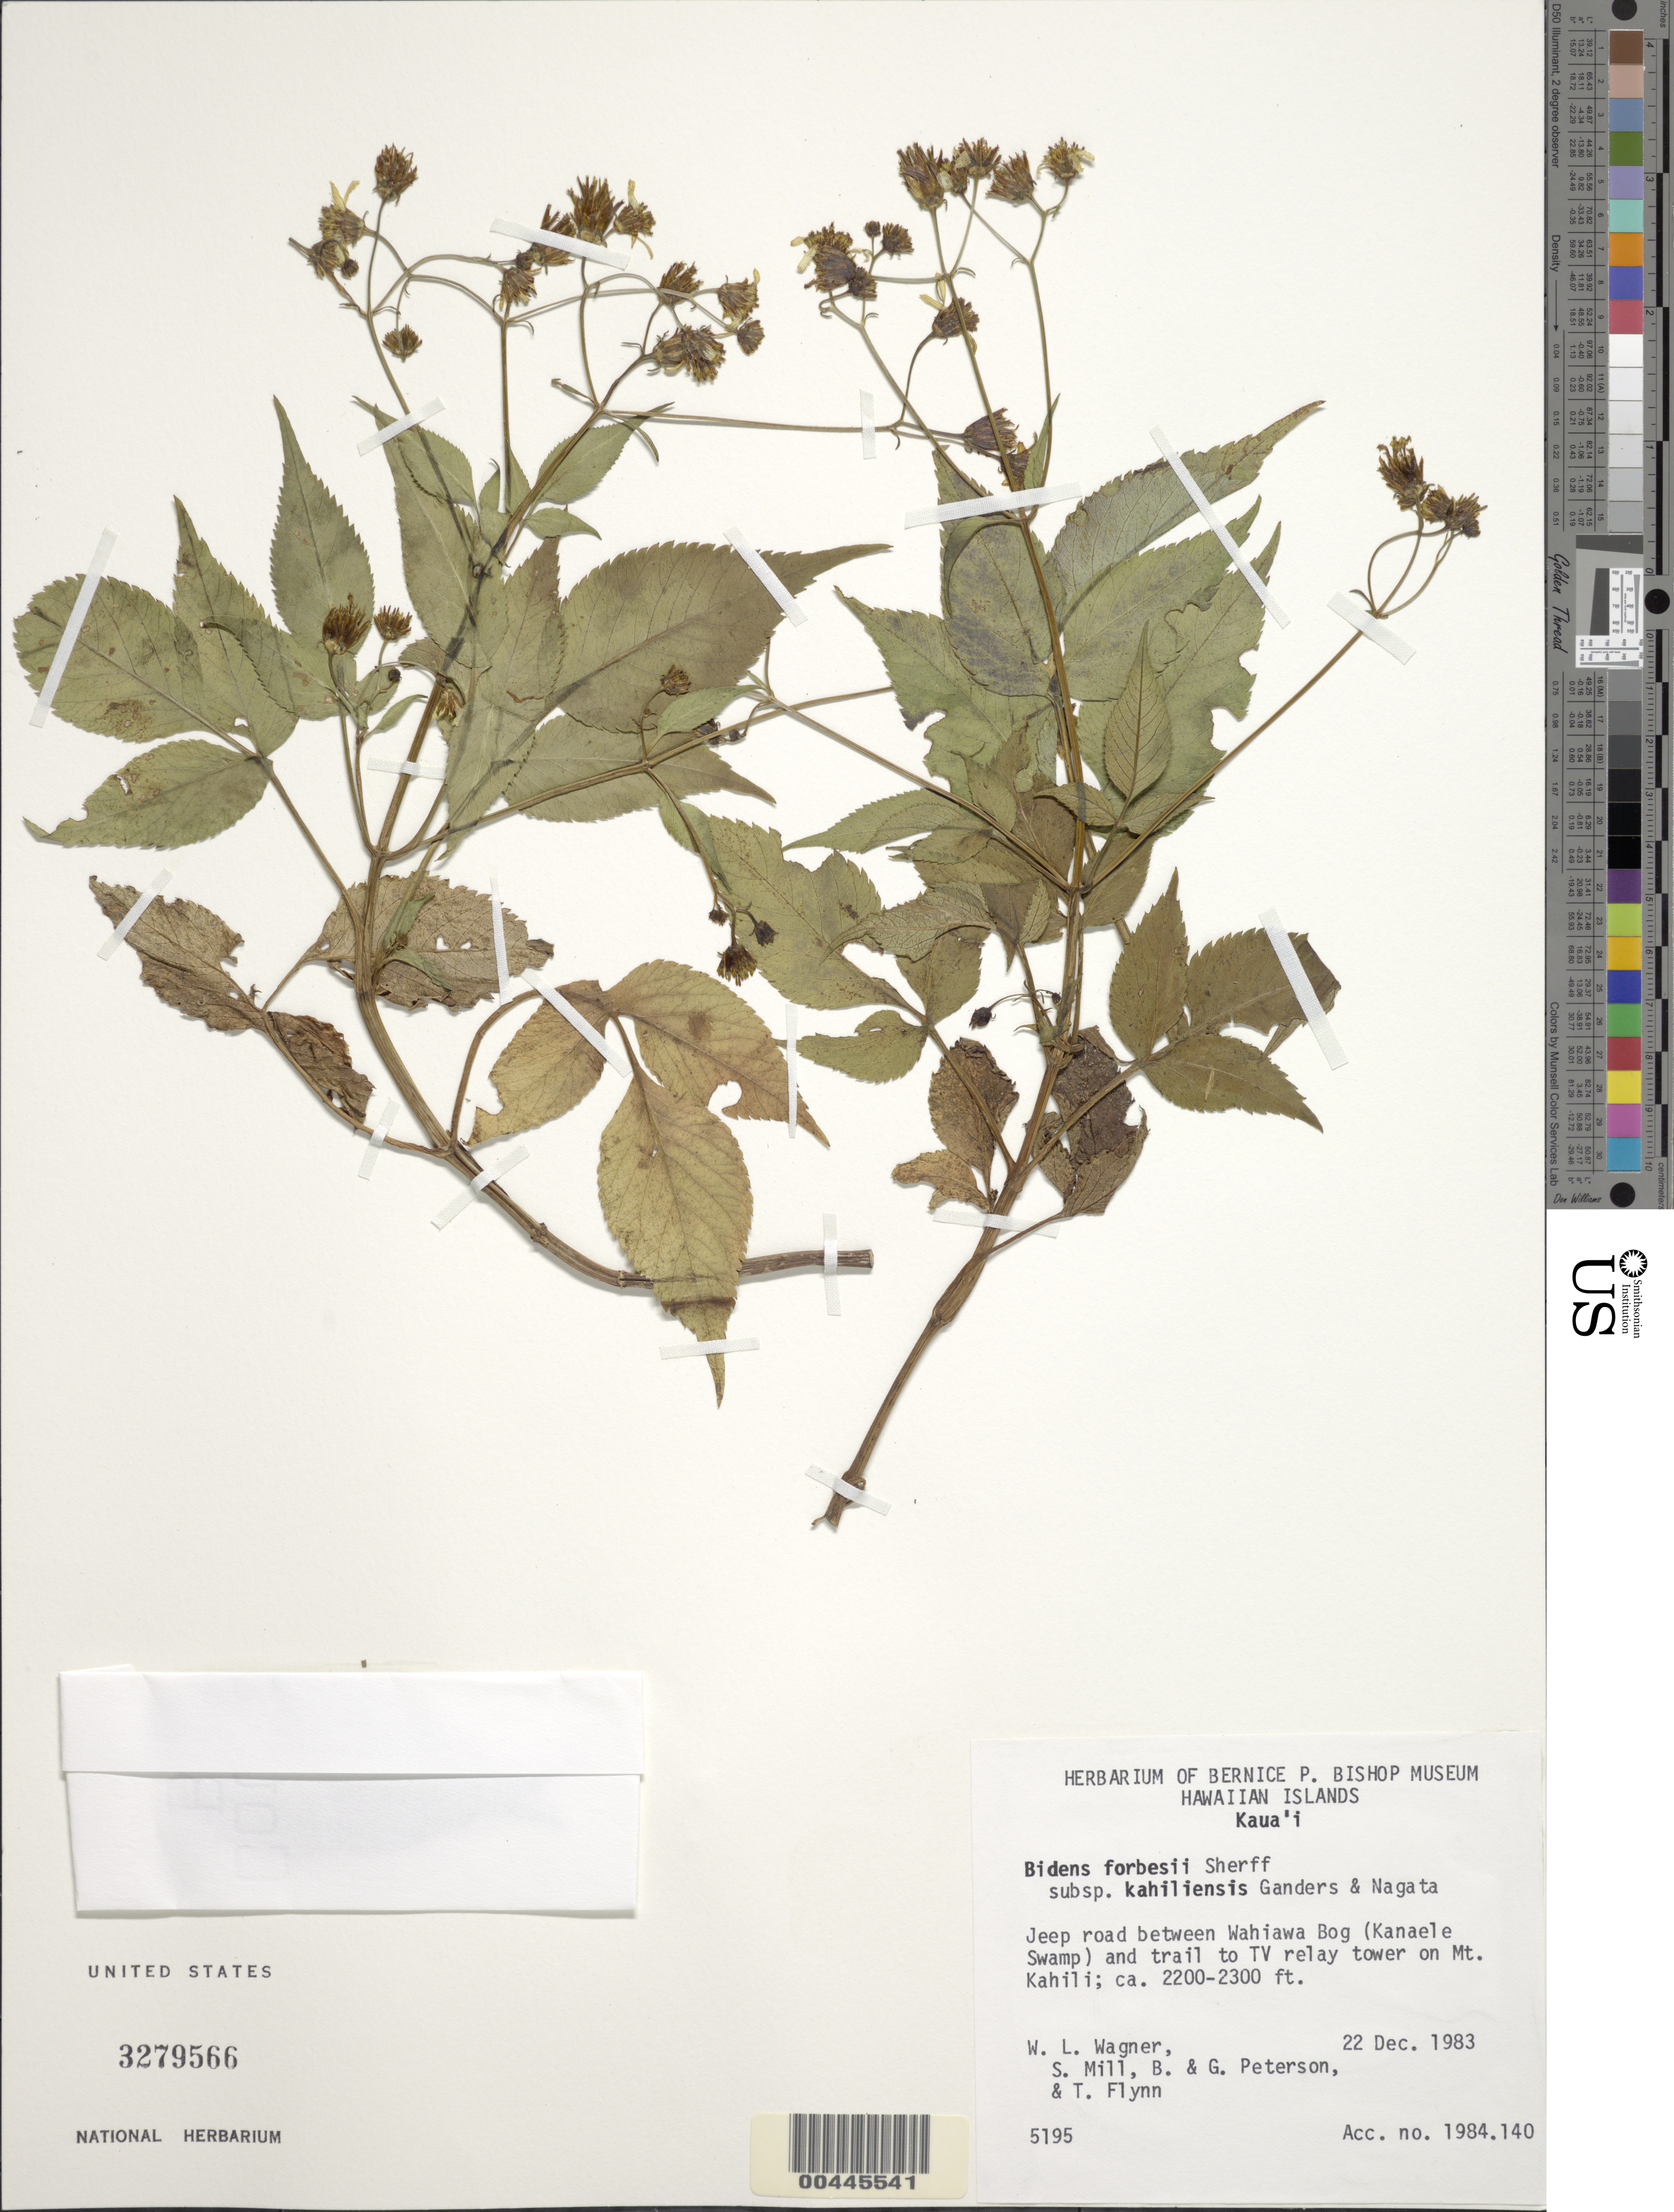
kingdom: Plantae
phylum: Tracheophyta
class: Magnoliopsida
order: Asterales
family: Asteraceae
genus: Bidens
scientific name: Bidens forbesii subsp. kahiliensis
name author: Ganders & Nagata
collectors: W. L. Wagner, S. W. Miller, B. Peterson, G. Peterson & T. W. Flynn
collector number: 5195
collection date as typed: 22 Dec 1983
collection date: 1983-12-22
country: United States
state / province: Hawaii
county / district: Kauai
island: Kaua'i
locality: Jeep rd. between Wahiawa Bog (Kanaele Swamp) and trail to TV relay tower on Mt. Kahili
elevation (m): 671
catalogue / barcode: US 3279566